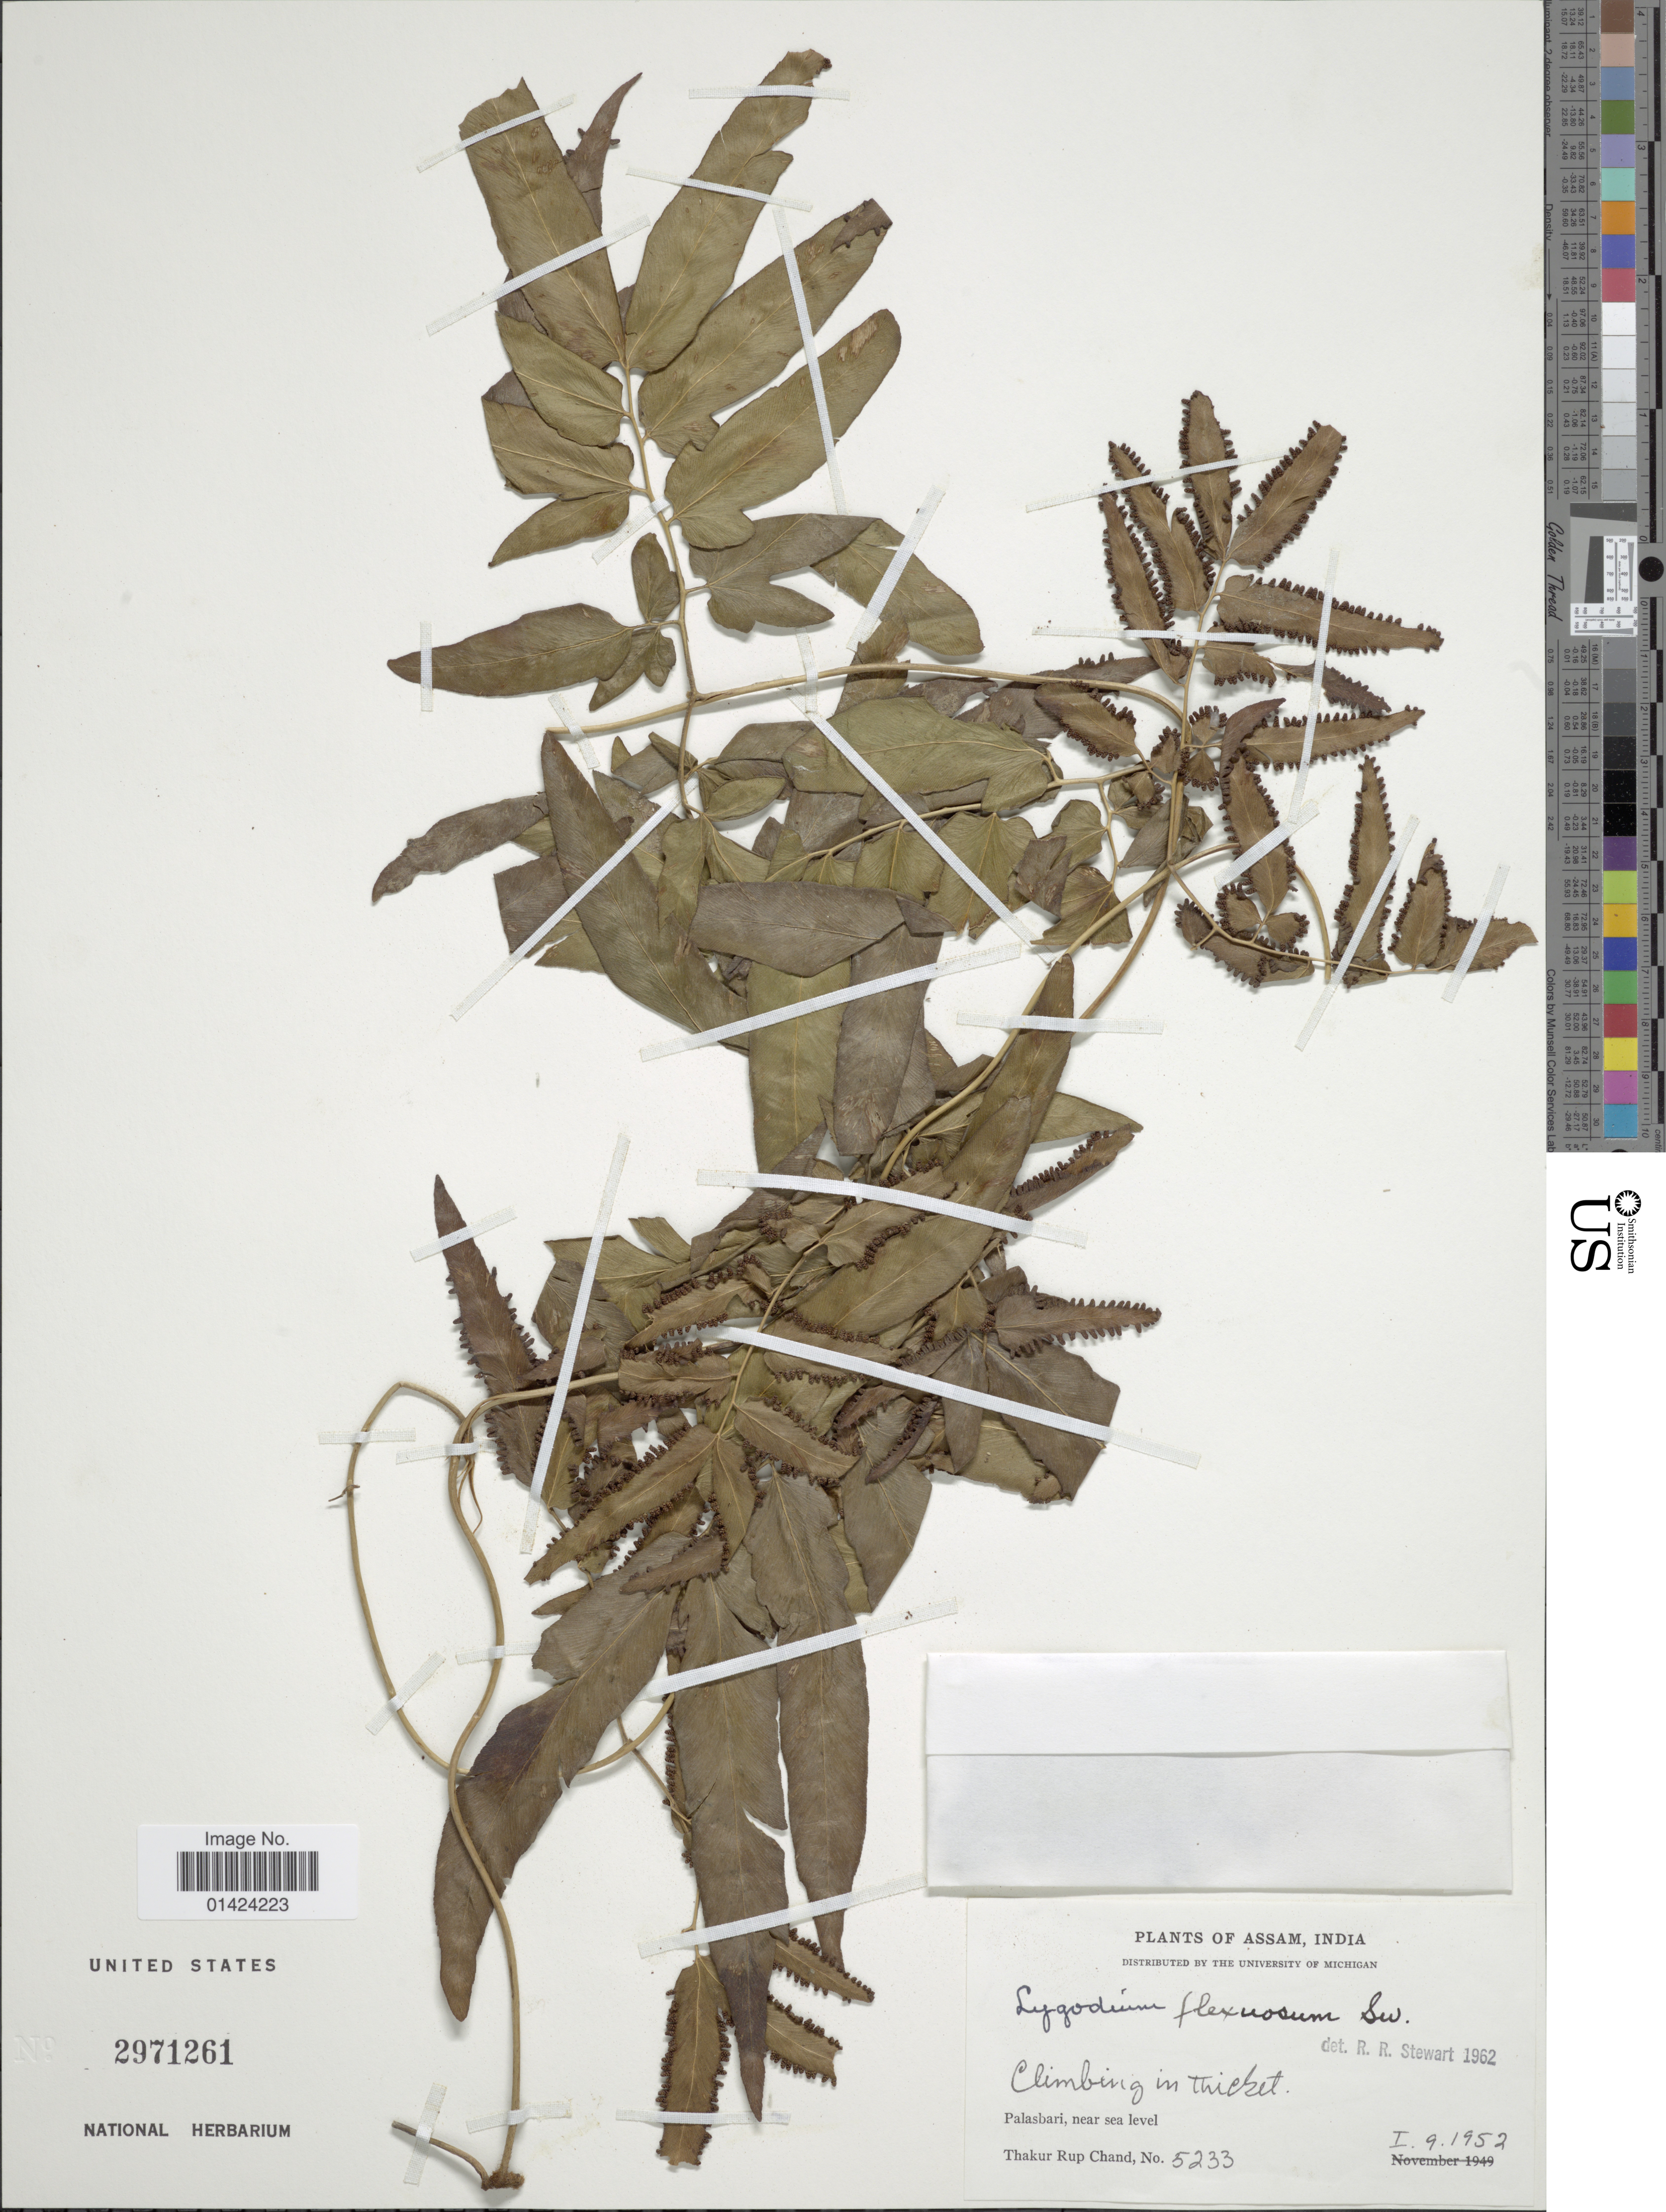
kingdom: Plantae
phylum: Tracheophyta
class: Polypodiopsida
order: Schizaeales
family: Lygodiaceae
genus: Lygodium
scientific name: Lygodium flexuosum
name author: Sw.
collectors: T. R. Chand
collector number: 5233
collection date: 1952-09-01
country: India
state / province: Assam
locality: Palasbari.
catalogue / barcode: US 2971261